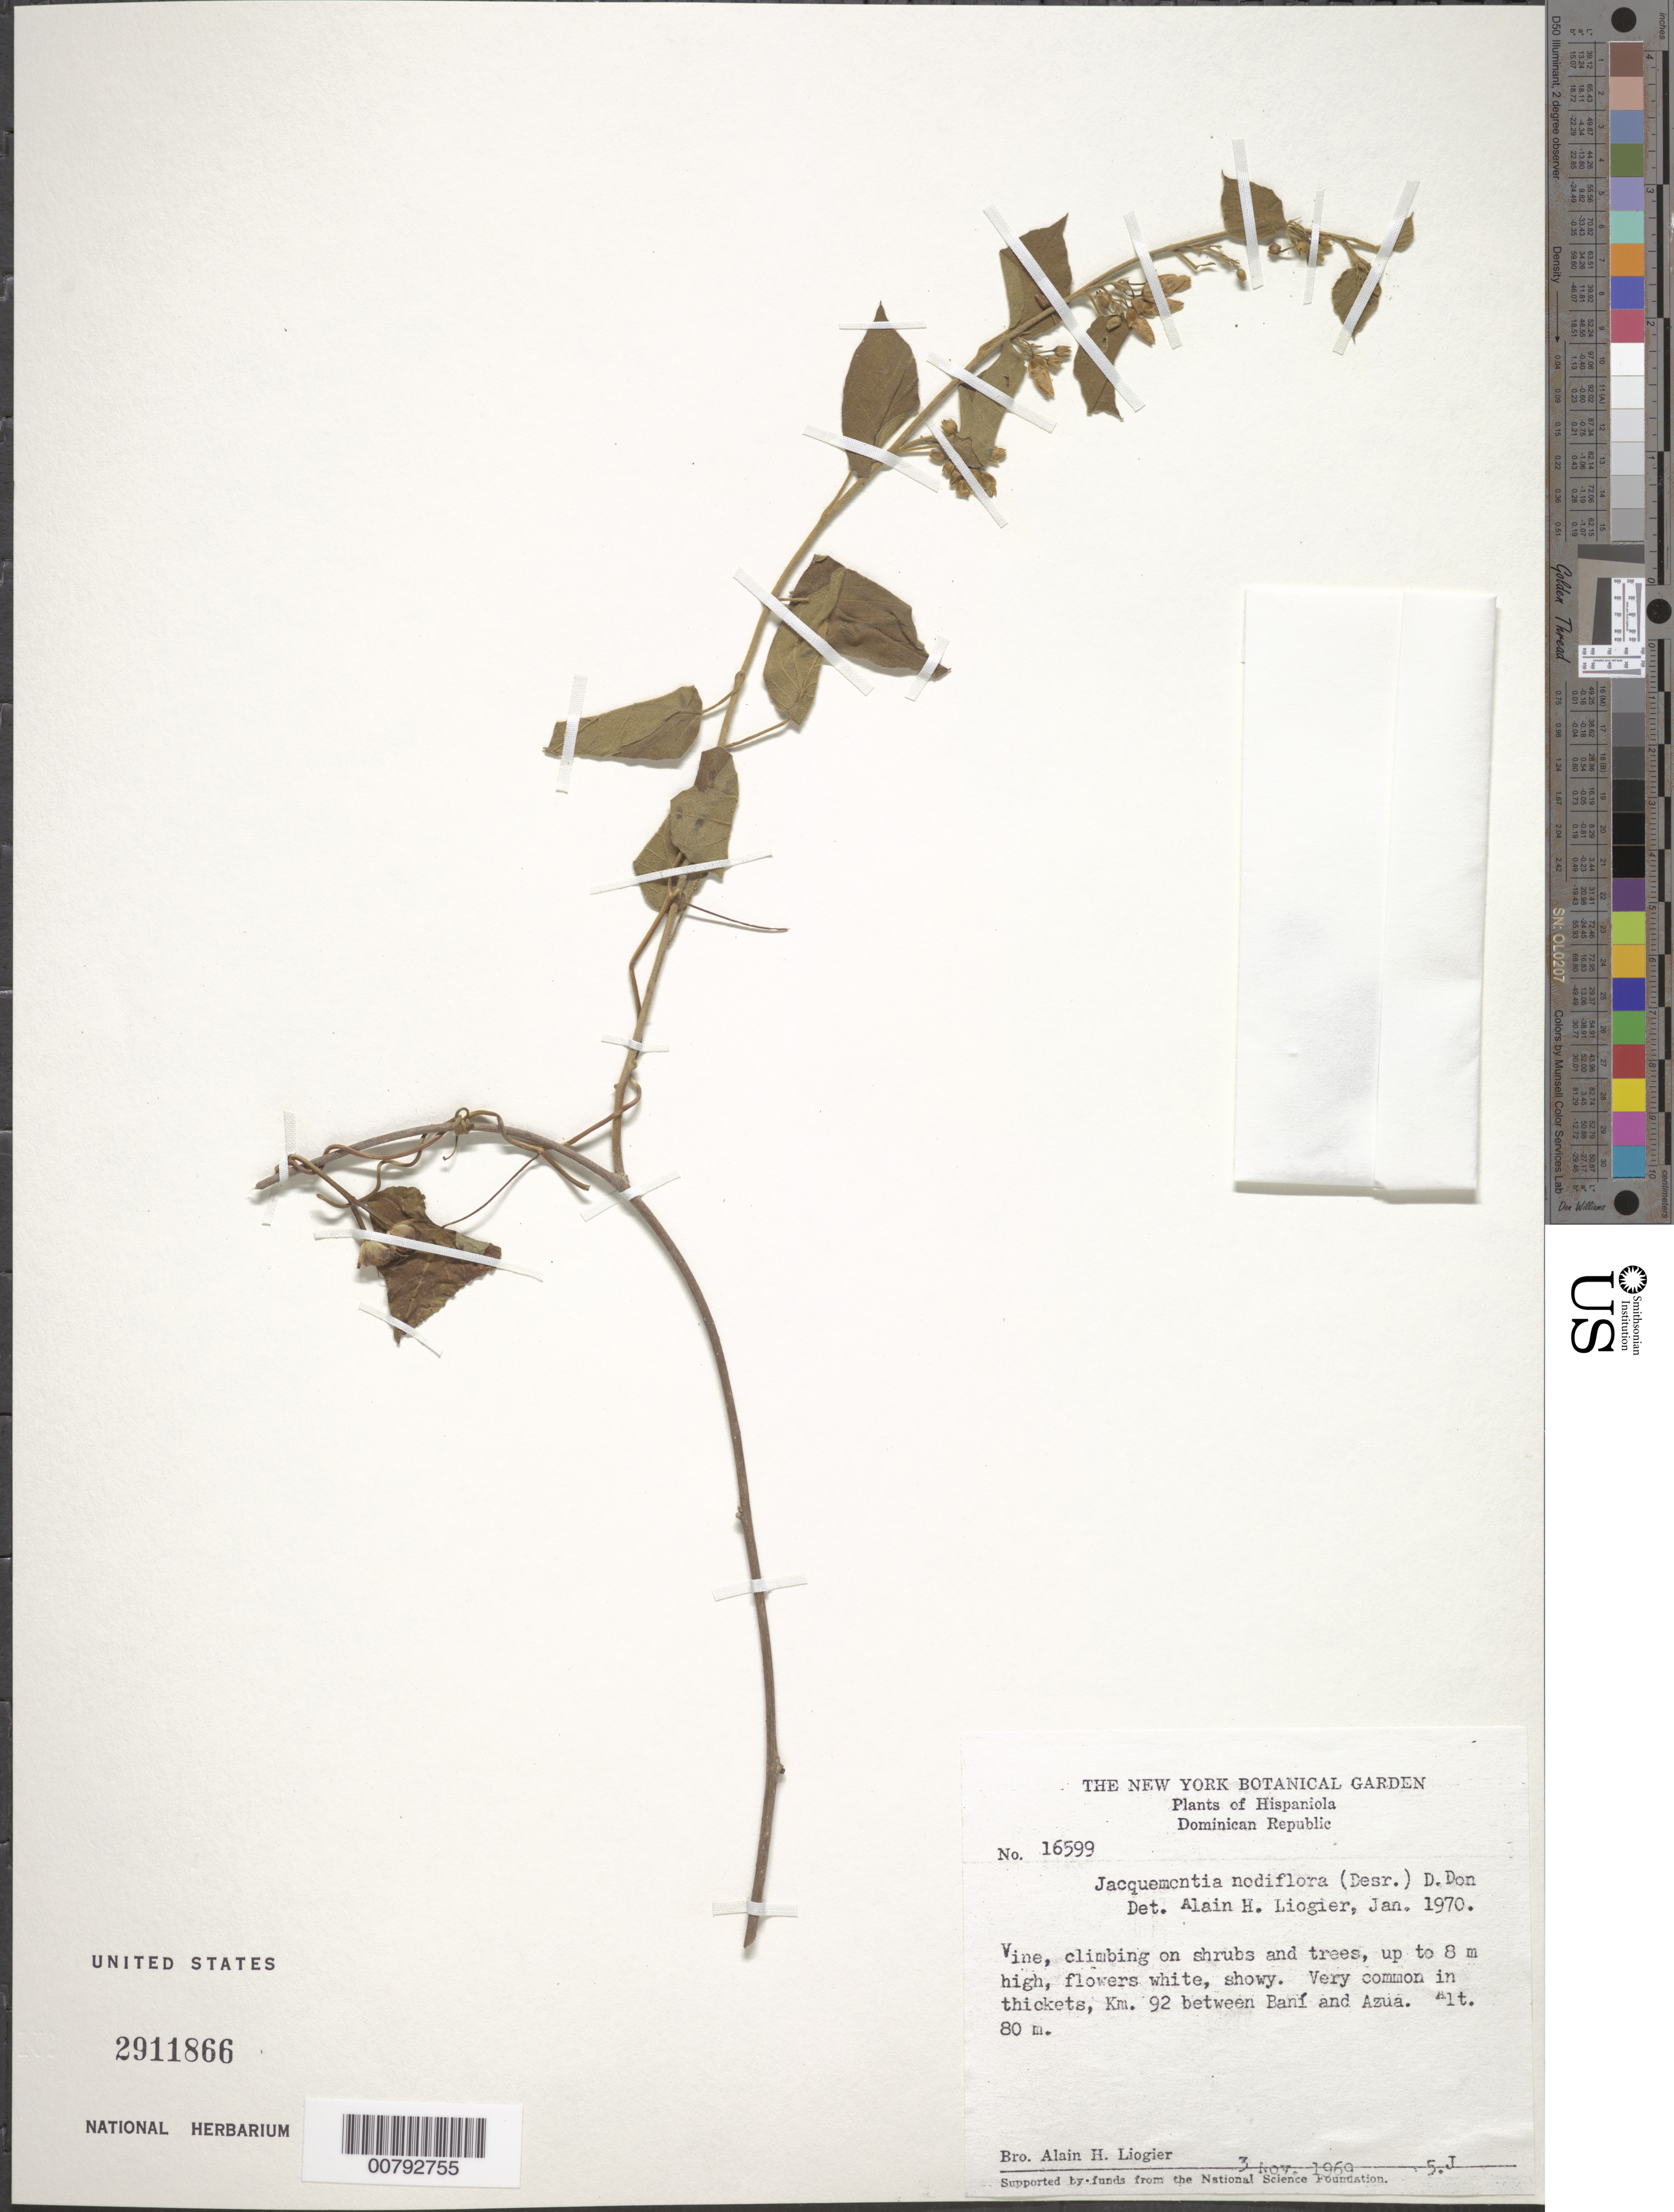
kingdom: Plantae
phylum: Tracheophyta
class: Magnoliopsida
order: Solanales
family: Convolvulaceae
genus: Convolvulus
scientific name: Convolvulus nodiflorus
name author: Desr.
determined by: Liogier, Alain H.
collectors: A. H. Liogier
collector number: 16599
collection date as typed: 03 Nov 1969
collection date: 1969-11-03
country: Dominican Republic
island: Hispaniola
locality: Km.92 between Baní and Azua.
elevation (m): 80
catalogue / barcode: US 2911866